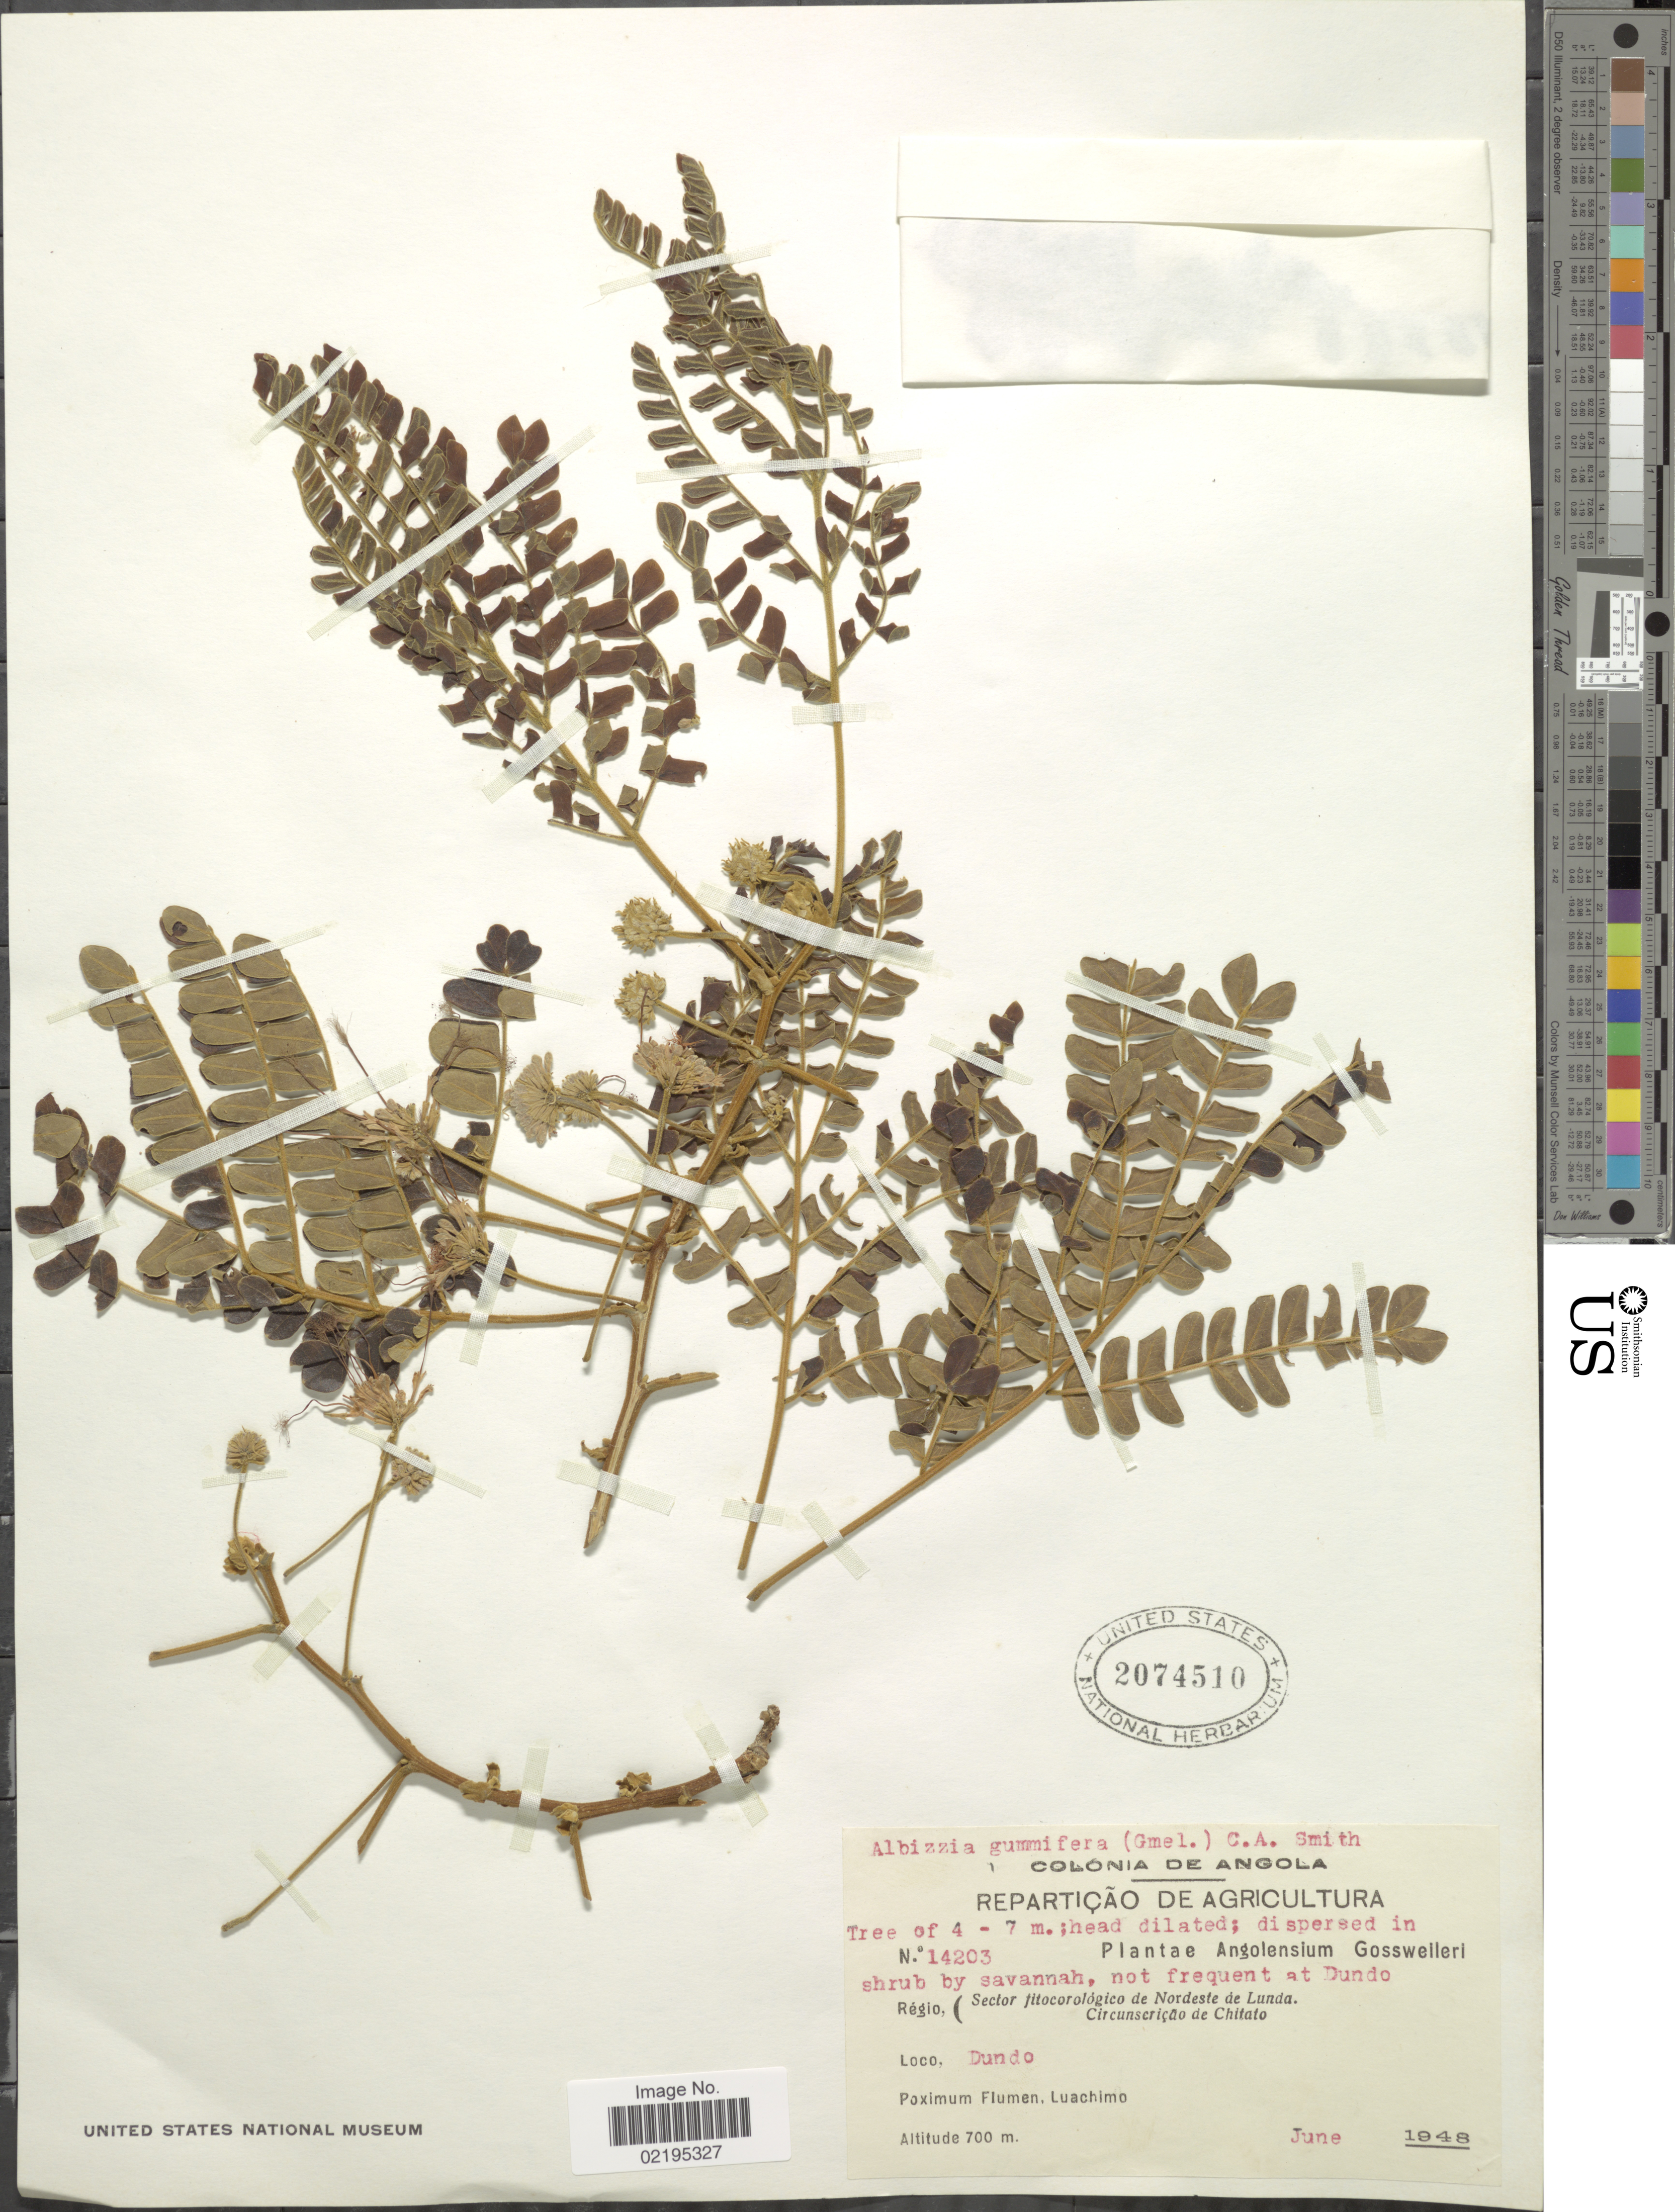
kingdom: Plantae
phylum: Tracheophyta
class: Magnoliopsida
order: Fabales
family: Fabaceae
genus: Albizia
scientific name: Albizia gummifera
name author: (J.F. Gmel.) C.A. Sm.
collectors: Gossweiler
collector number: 14203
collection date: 1948-06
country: Angola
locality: Region, Sector fitocorologico de Nordeste de Lunda. Circunscricao de Chitato, Dundo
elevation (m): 700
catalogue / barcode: US 2074510